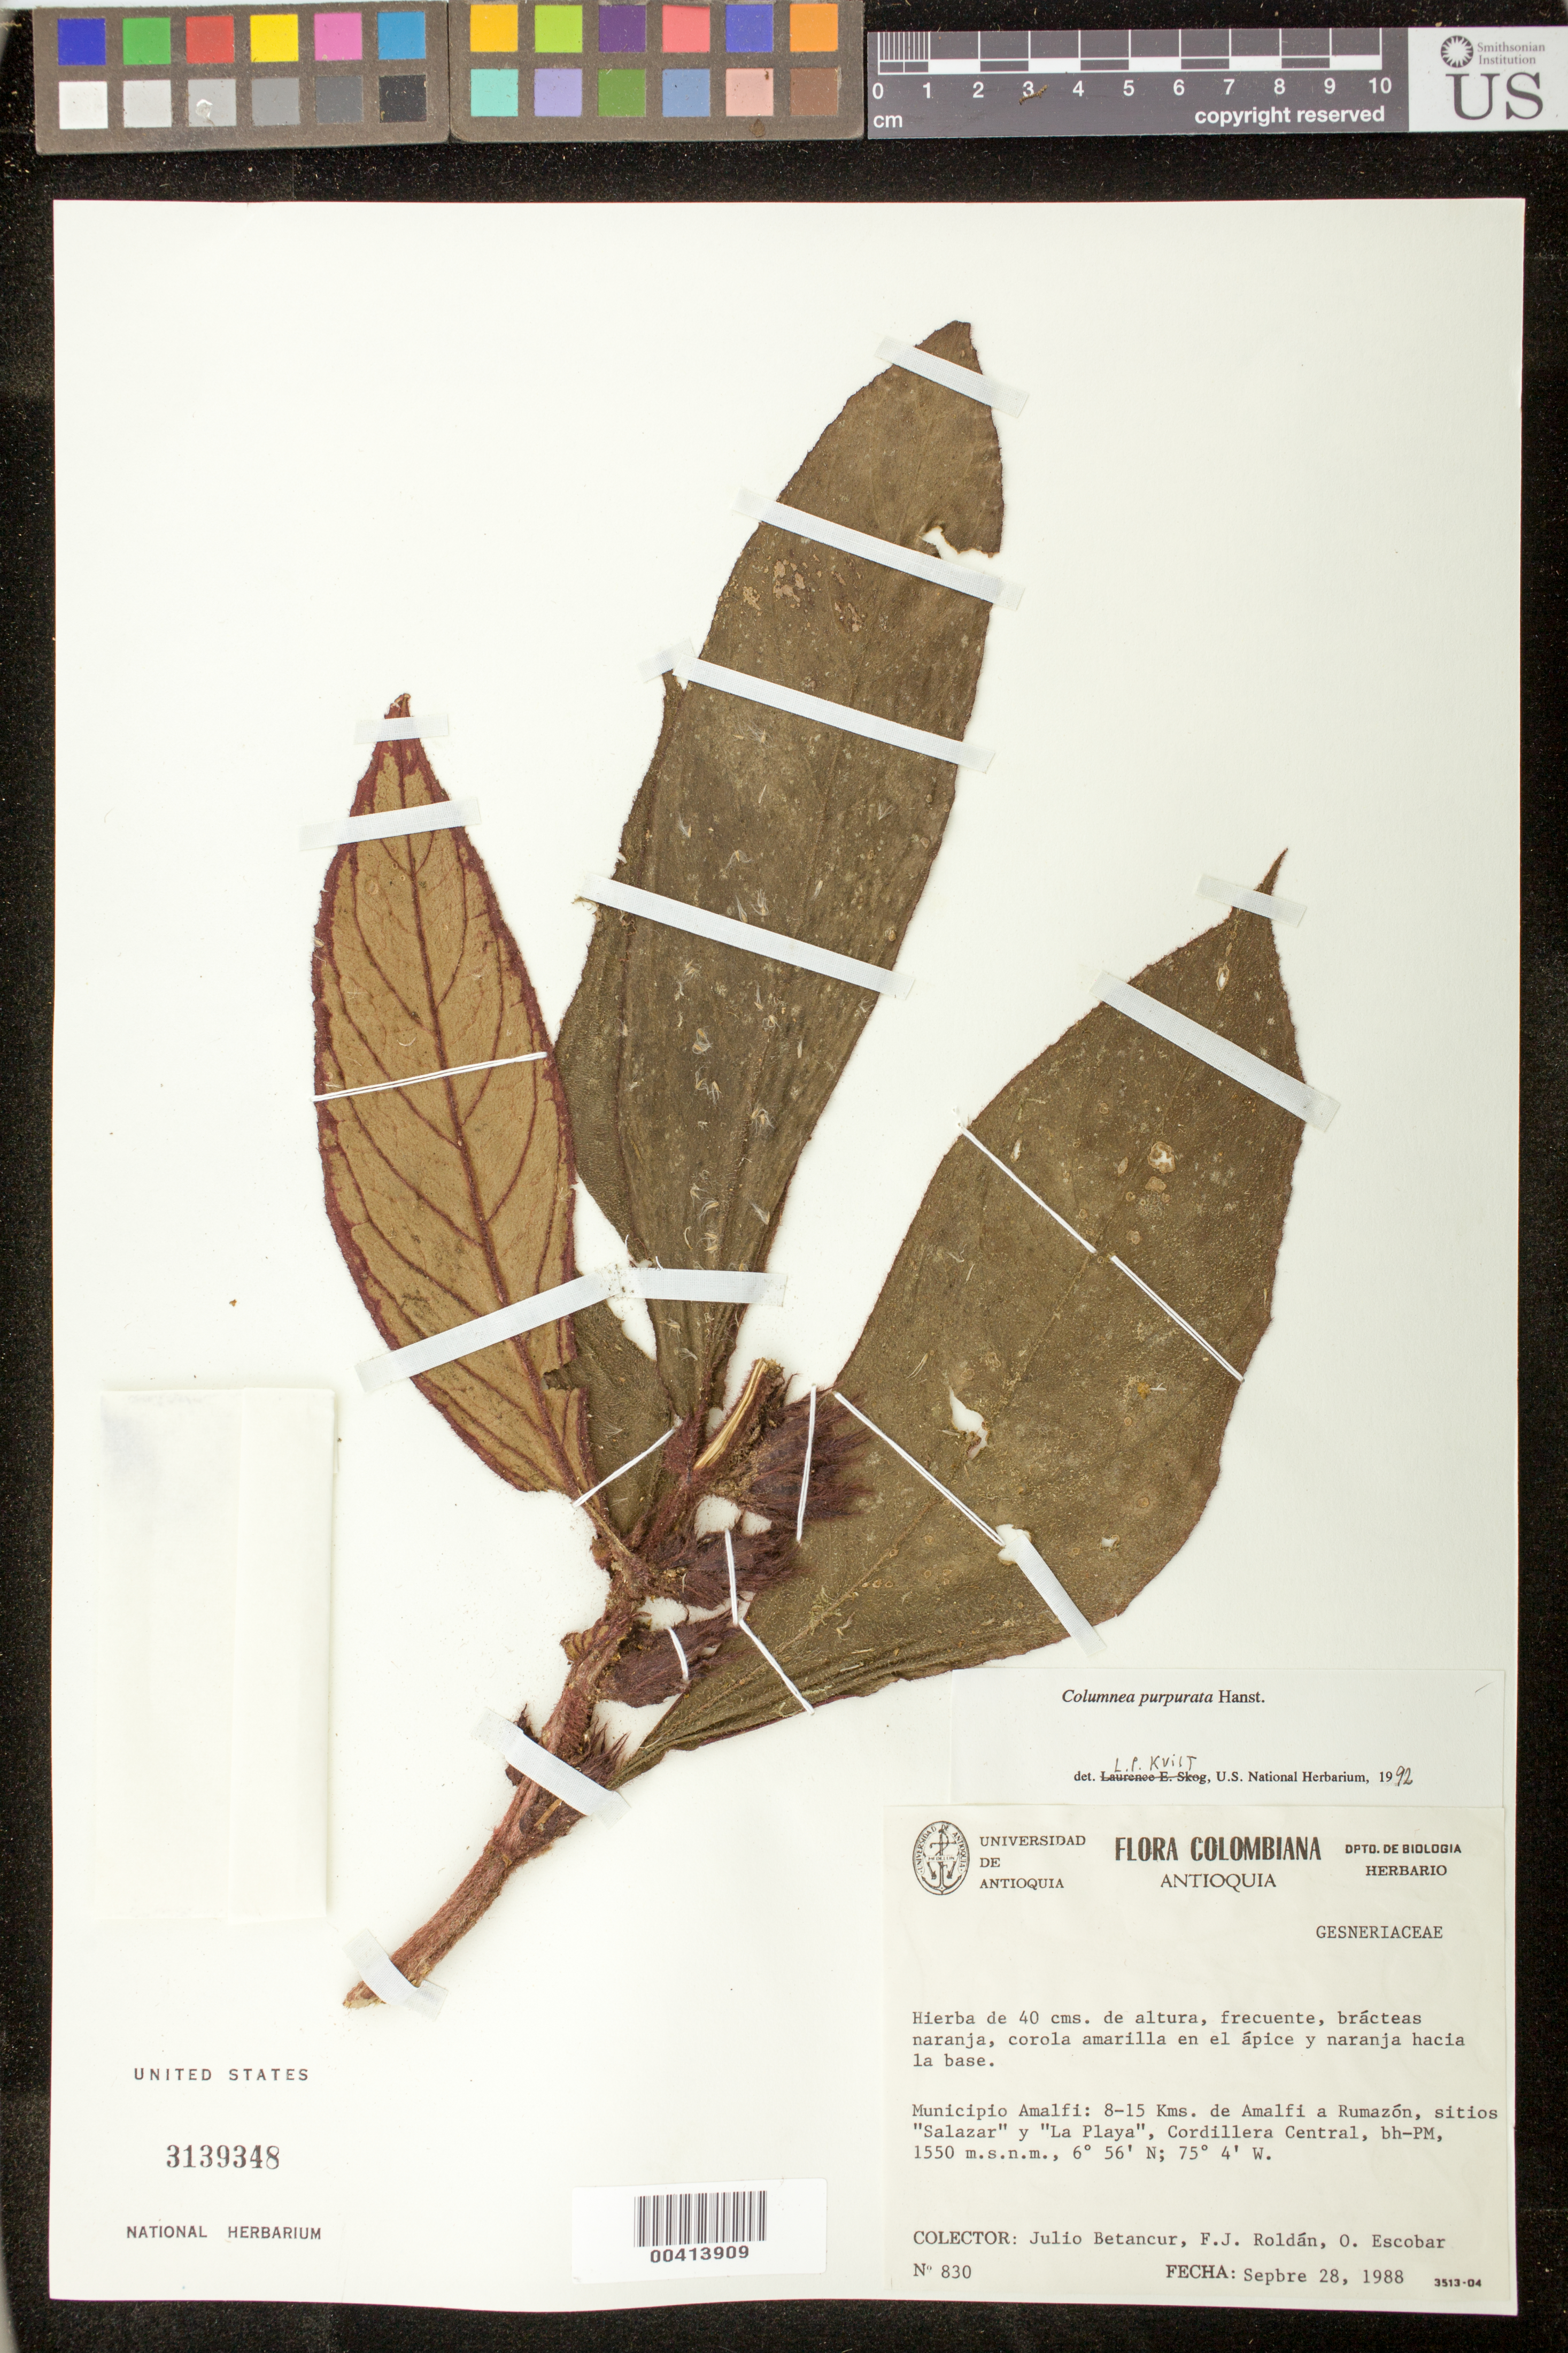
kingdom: Plantae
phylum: Tracheophyta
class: Magnoliopsida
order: Lamiales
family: Gesneriaceae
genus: Columnea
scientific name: Columnea purpurata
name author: Hanst.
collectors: J. C. Betancur, F. J. Roldán & O. D. Escobar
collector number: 830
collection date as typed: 28 Sep 1988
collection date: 1988-09-28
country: Colombia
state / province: Antioquia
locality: Amalfi, between Salazar and La Playa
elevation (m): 1550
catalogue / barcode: US 3139348